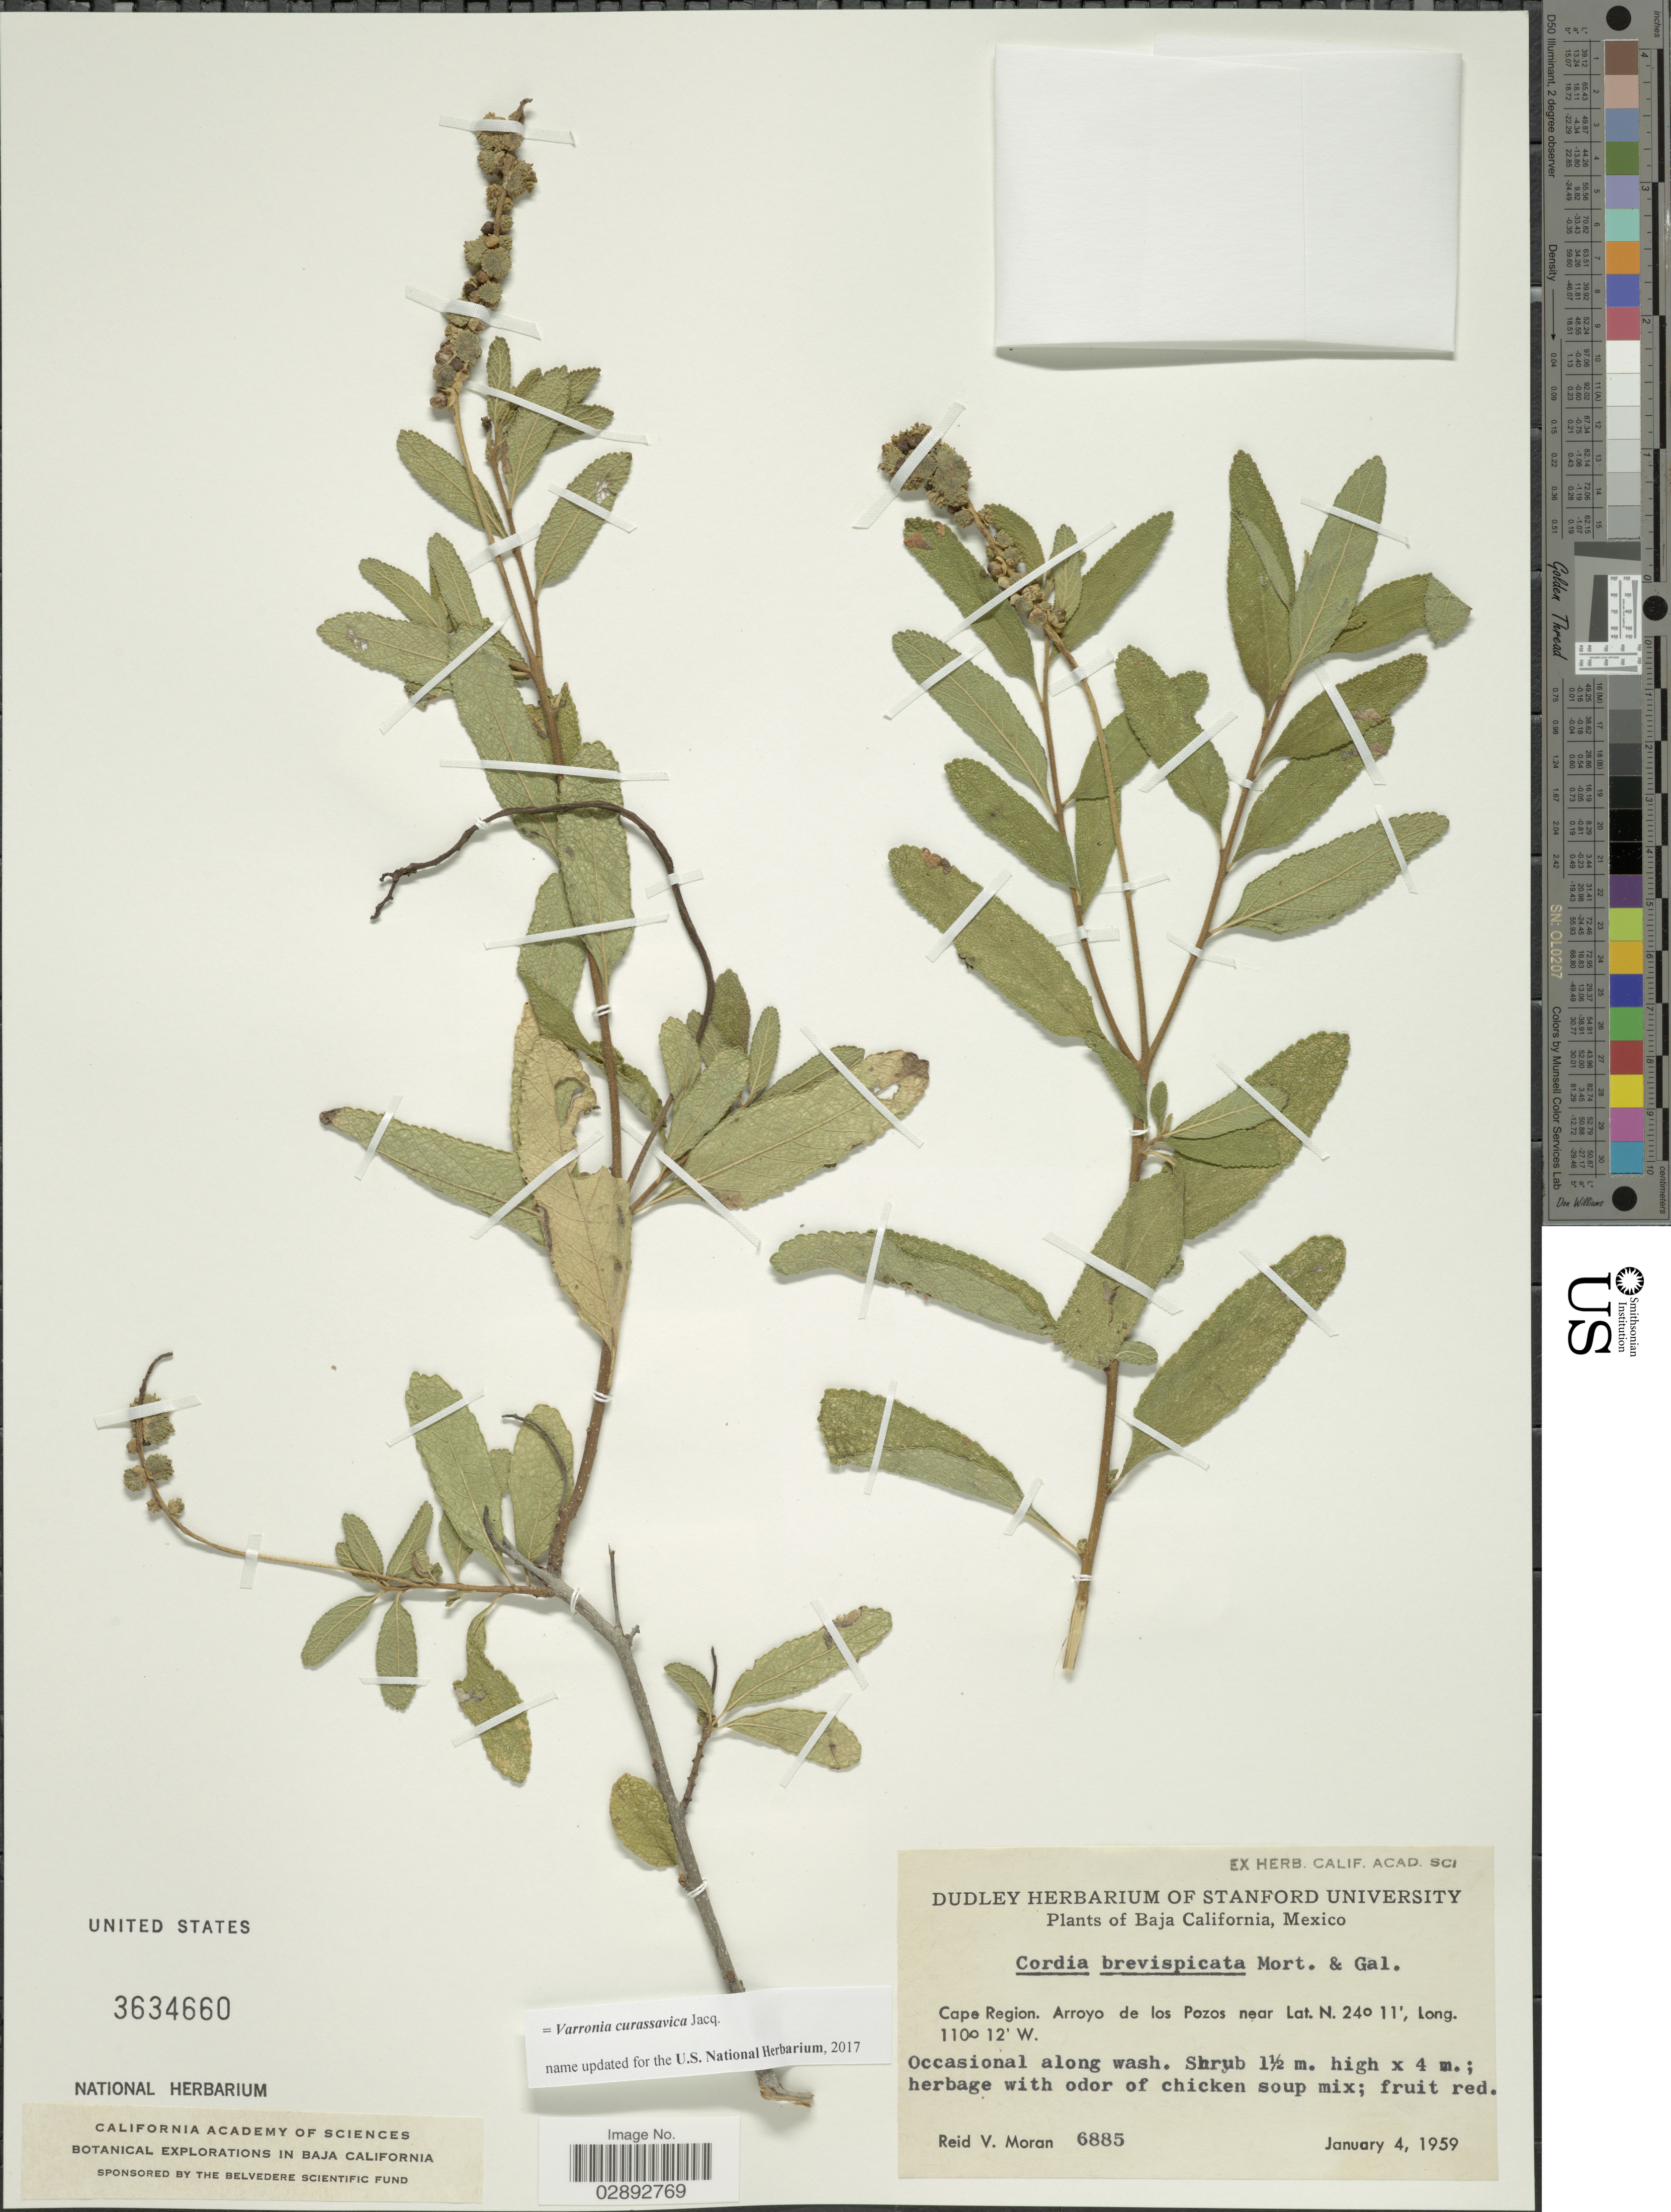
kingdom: Plantae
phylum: Tracheophyta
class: Magnoliopsida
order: Boraginales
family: Cordiaceae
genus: Varronia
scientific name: Varronia curassavica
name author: Jacq.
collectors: R. V. Moran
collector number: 6885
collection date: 1959-01-04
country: Mexico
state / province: Baja California Sur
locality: Cape Region. Arroyo de los Pozos.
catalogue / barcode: US 3634660